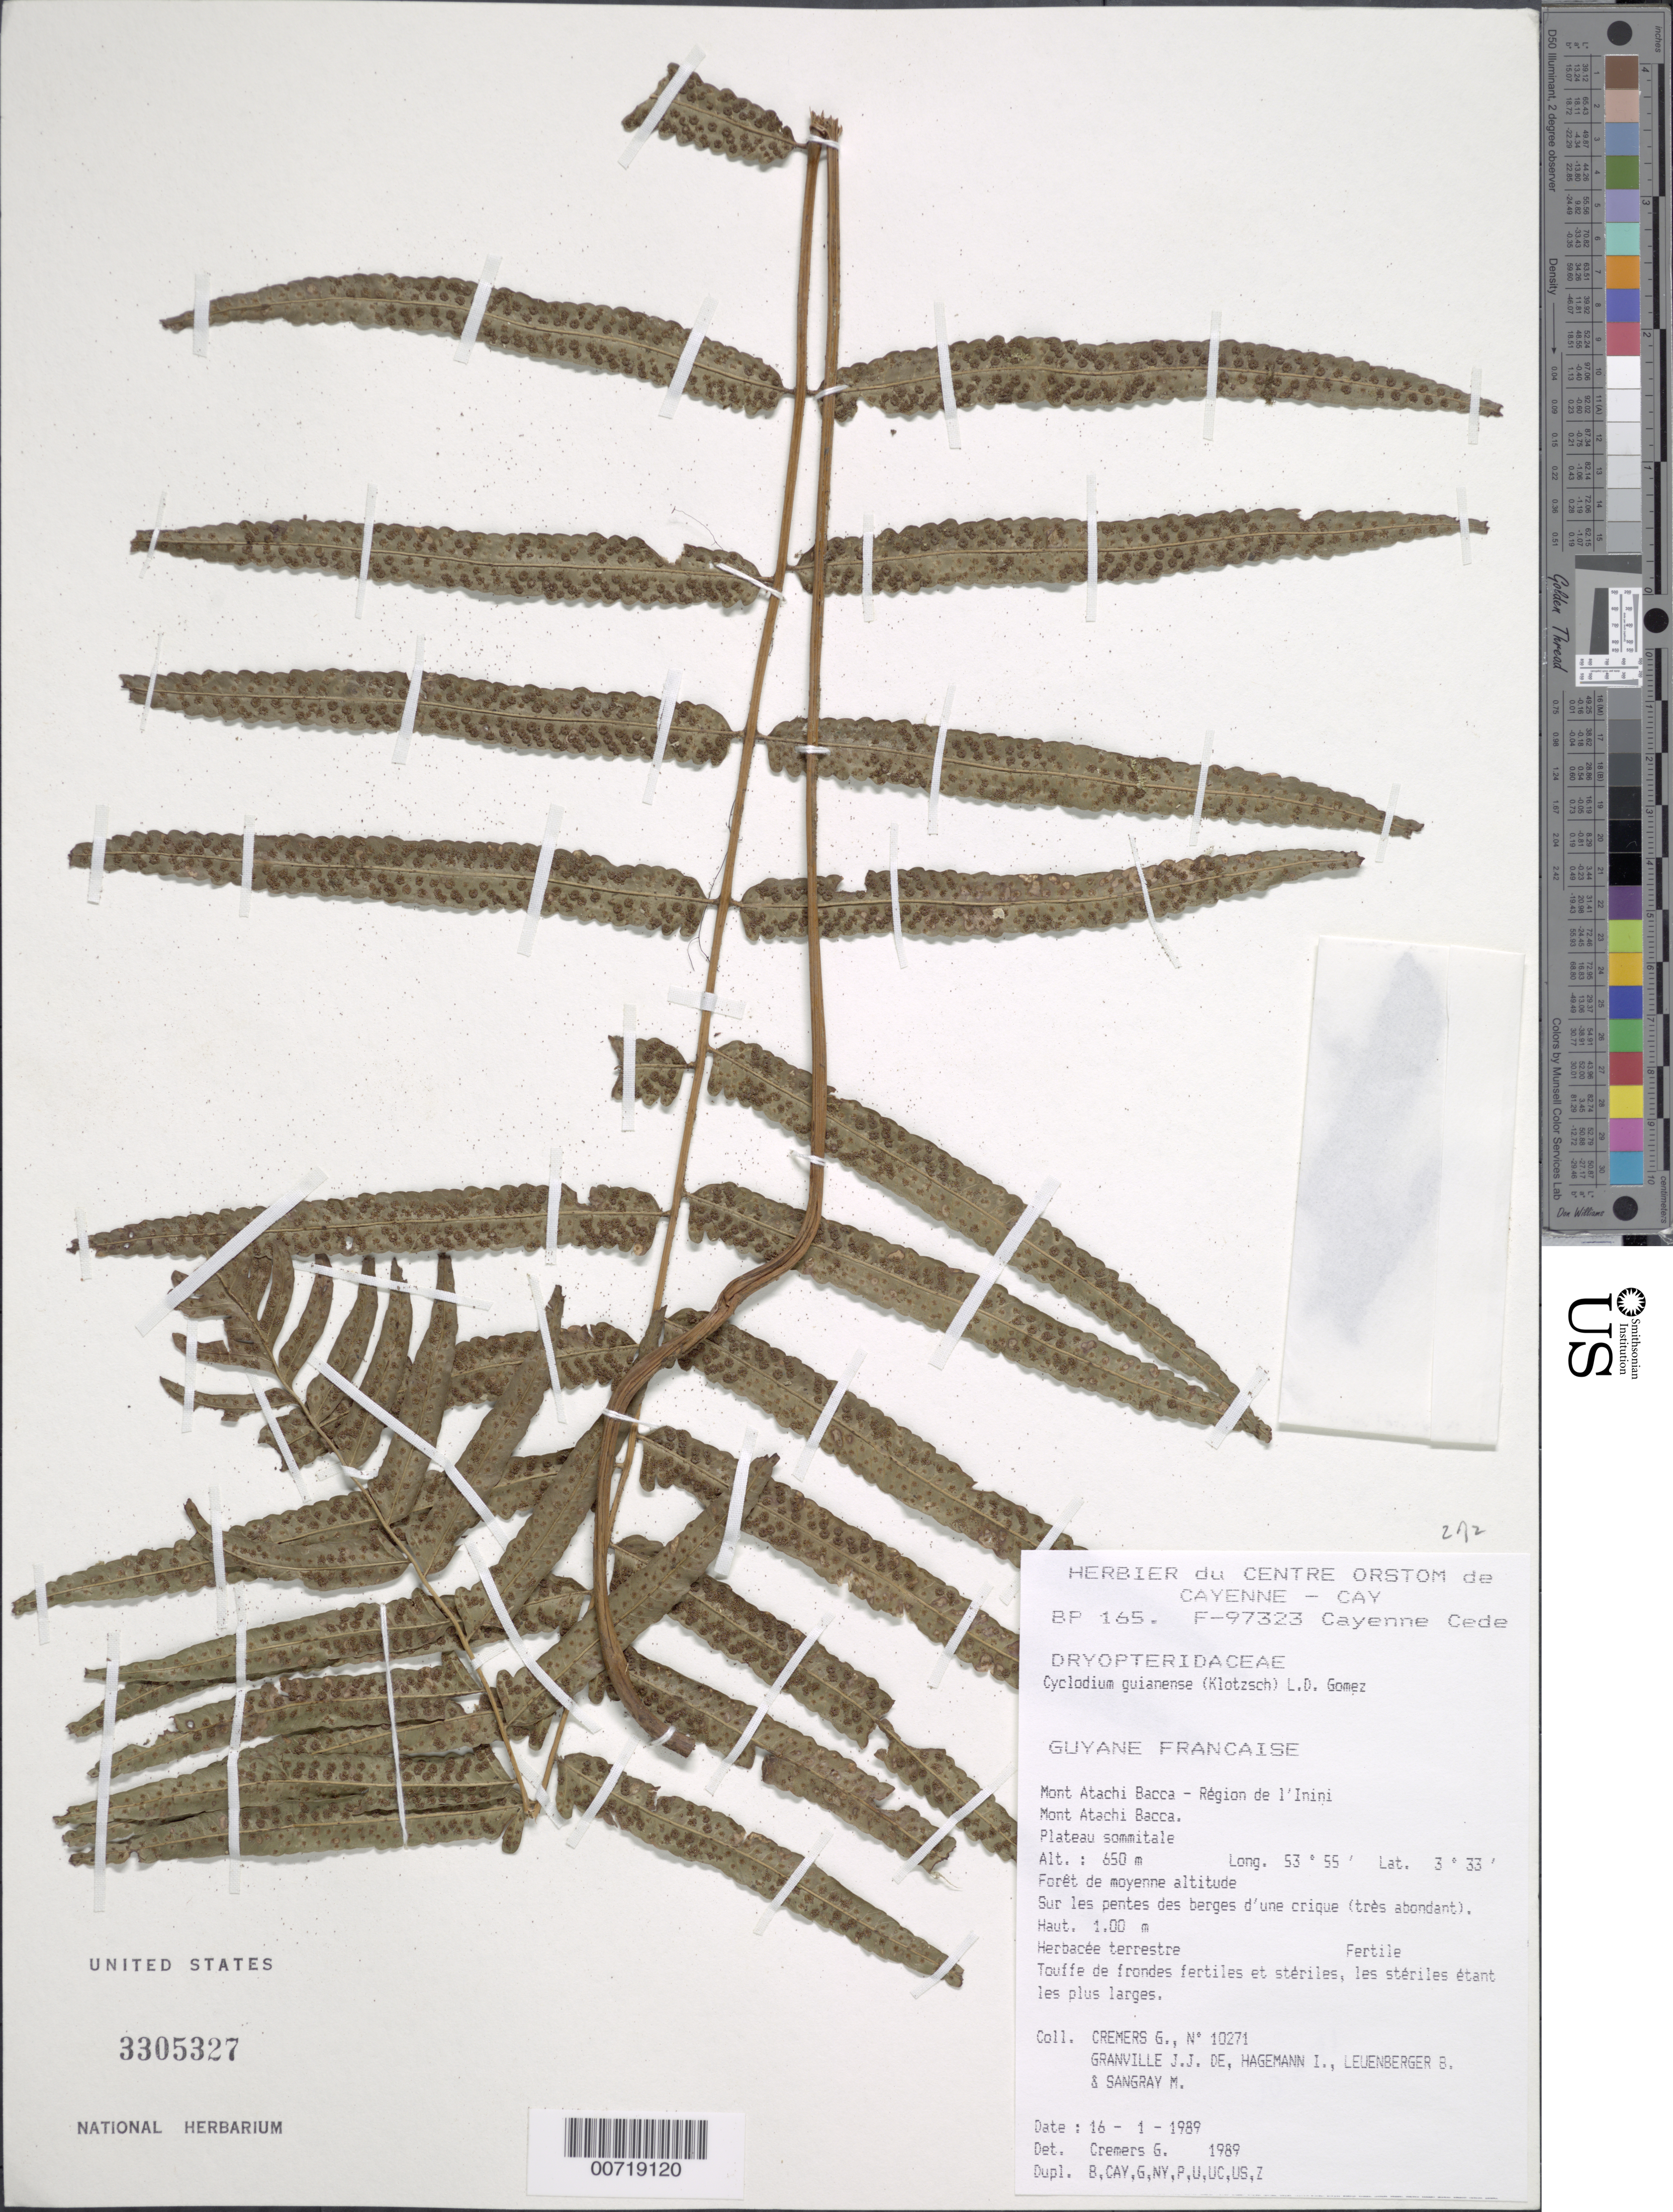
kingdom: Plantae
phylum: Tracheophyta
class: Polypodiopsida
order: Polypodiales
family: Dryopteridaceae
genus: Cyclodium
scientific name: Cyclodium guianense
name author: (Klotzsch) van der Werff ex L.D. Gómez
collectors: G. Cremers, J.-J. de Granville, I. Hagemann, B. Leuenberger & M. Sangray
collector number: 10271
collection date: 1989-01-16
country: French Guiana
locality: Mont Atachi Bacca-Region de l'Inini Mont Atachi Bacca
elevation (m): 650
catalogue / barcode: US 3305327